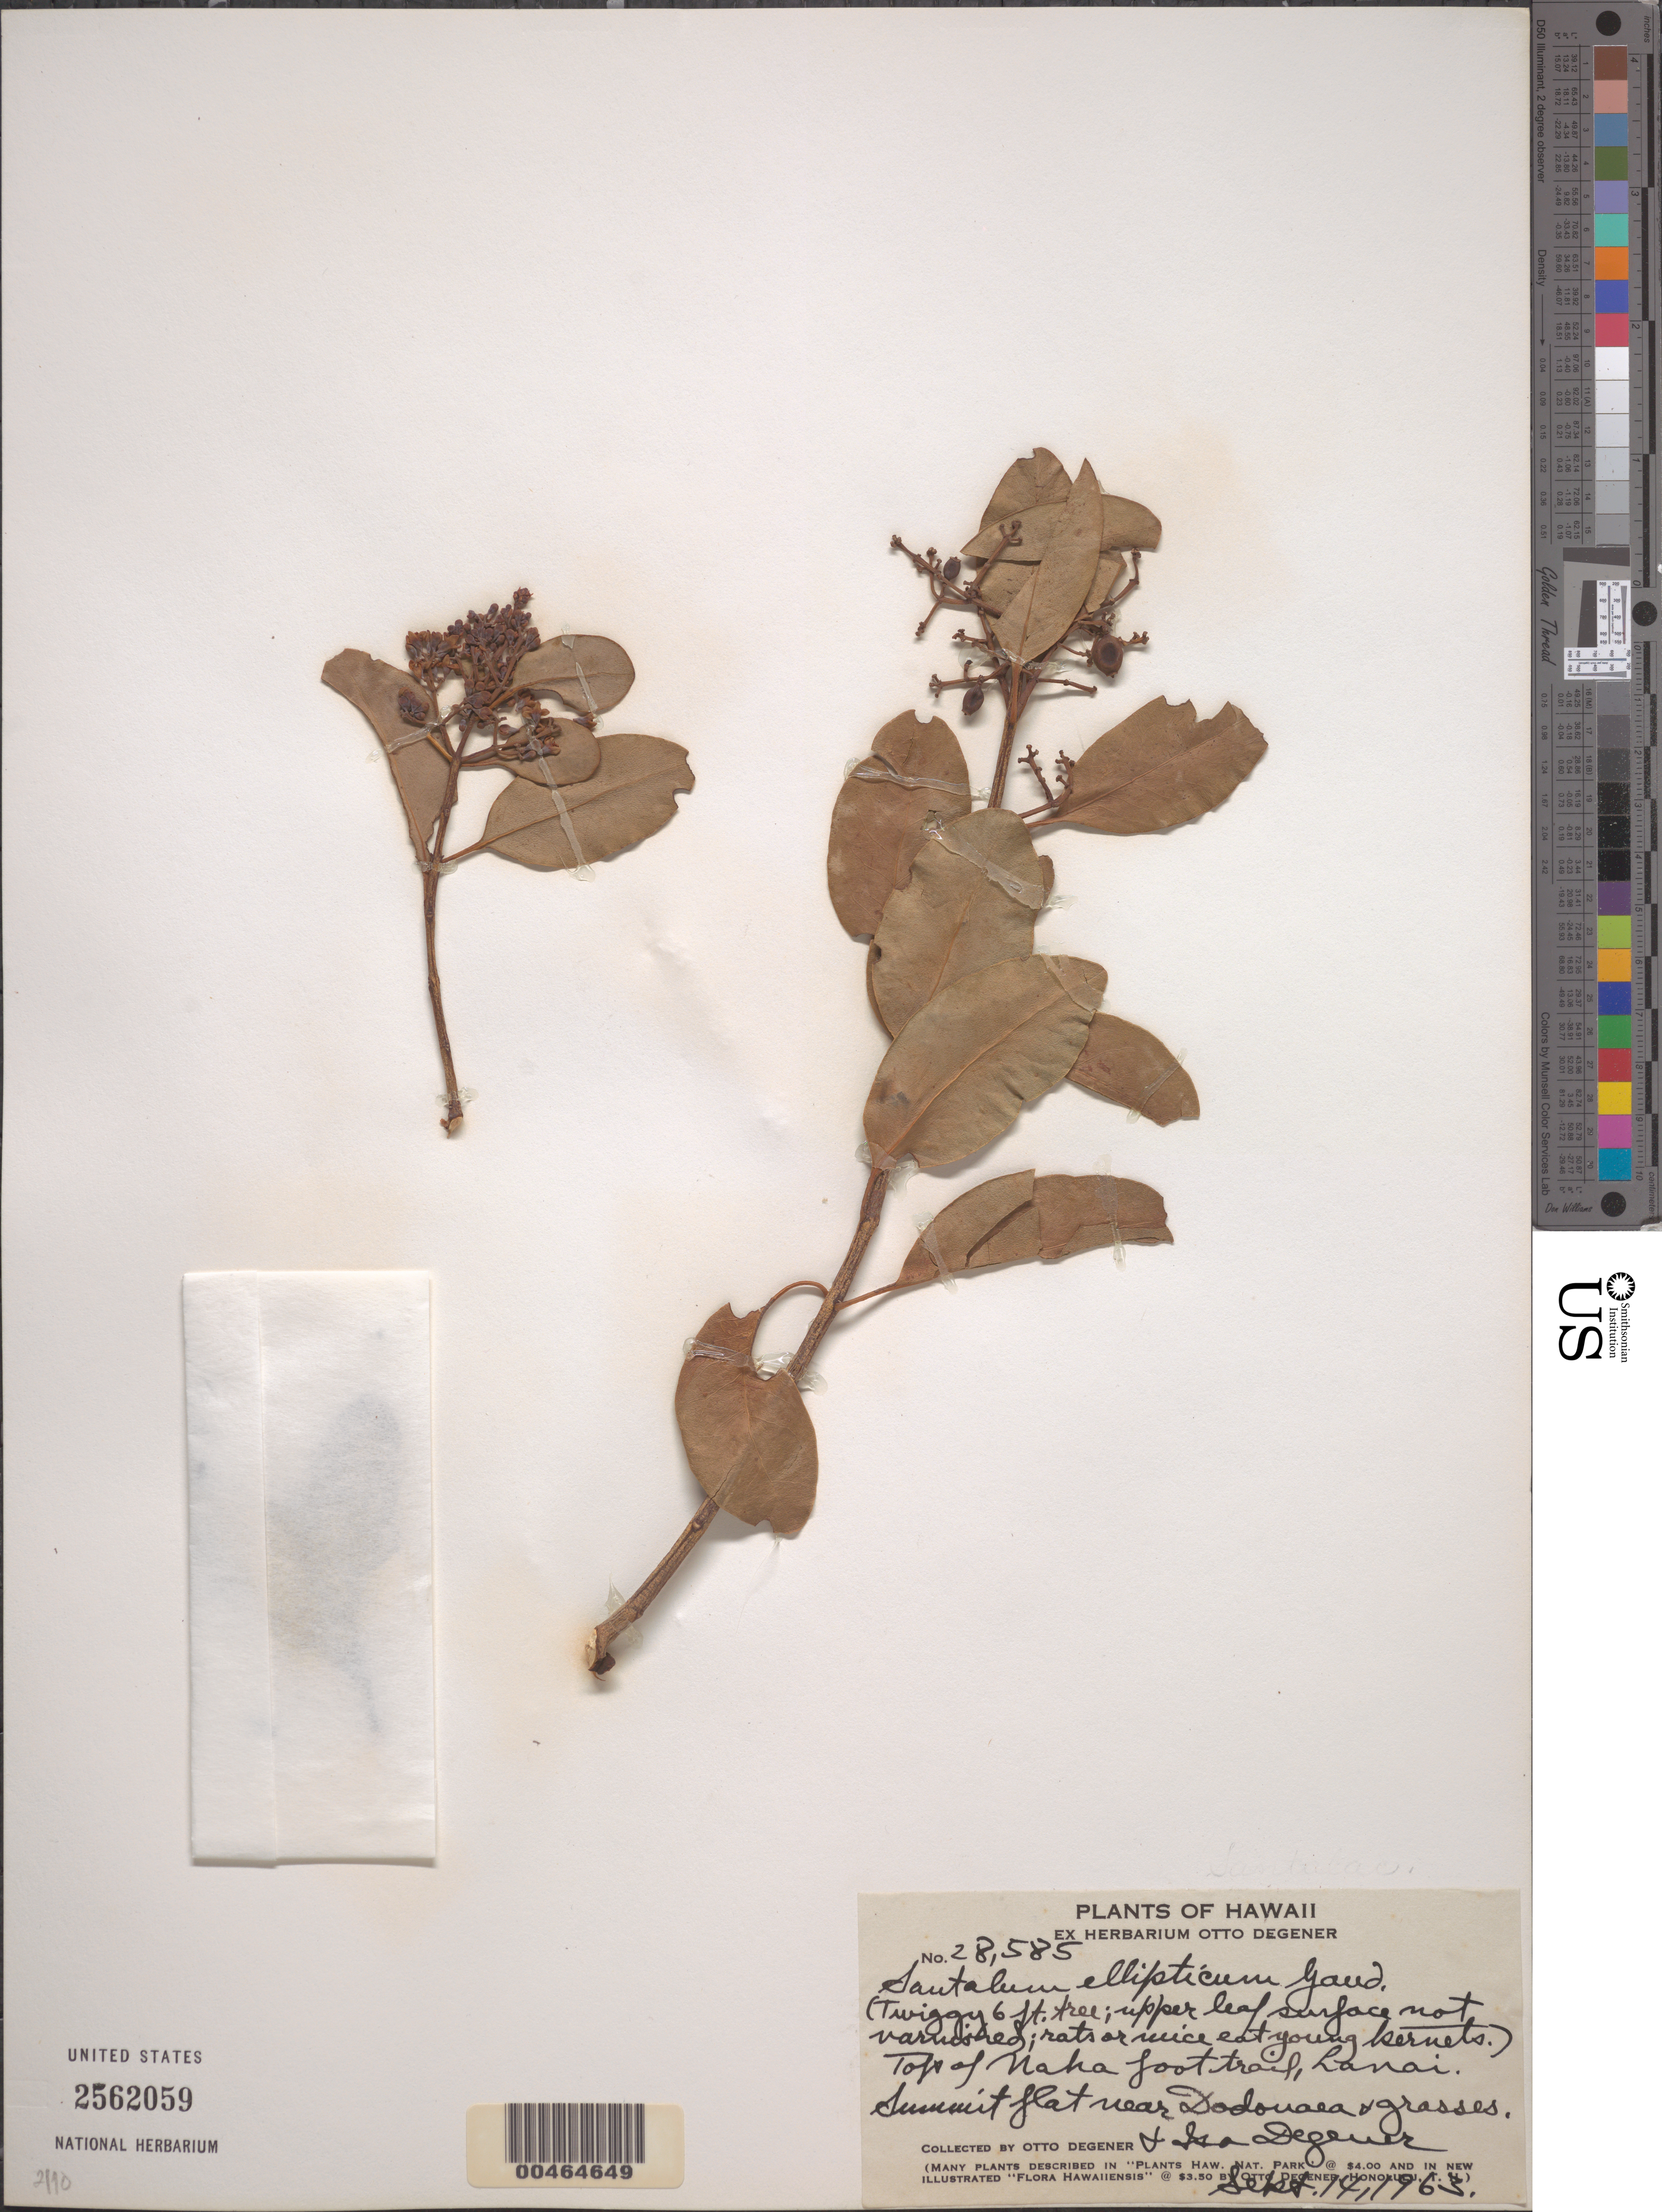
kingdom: Plantae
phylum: Tracheophyta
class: Magnoliopsida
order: Santalales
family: Santalaceae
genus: Santalum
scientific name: Santalum ellipticum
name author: Gaudich.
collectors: O. Degener & I. Degener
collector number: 28585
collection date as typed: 14 Sep 1963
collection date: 1963-09-14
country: United States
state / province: Hawaii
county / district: Maui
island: Lana'i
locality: Top of Naka foottrail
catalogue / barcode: US 2562059